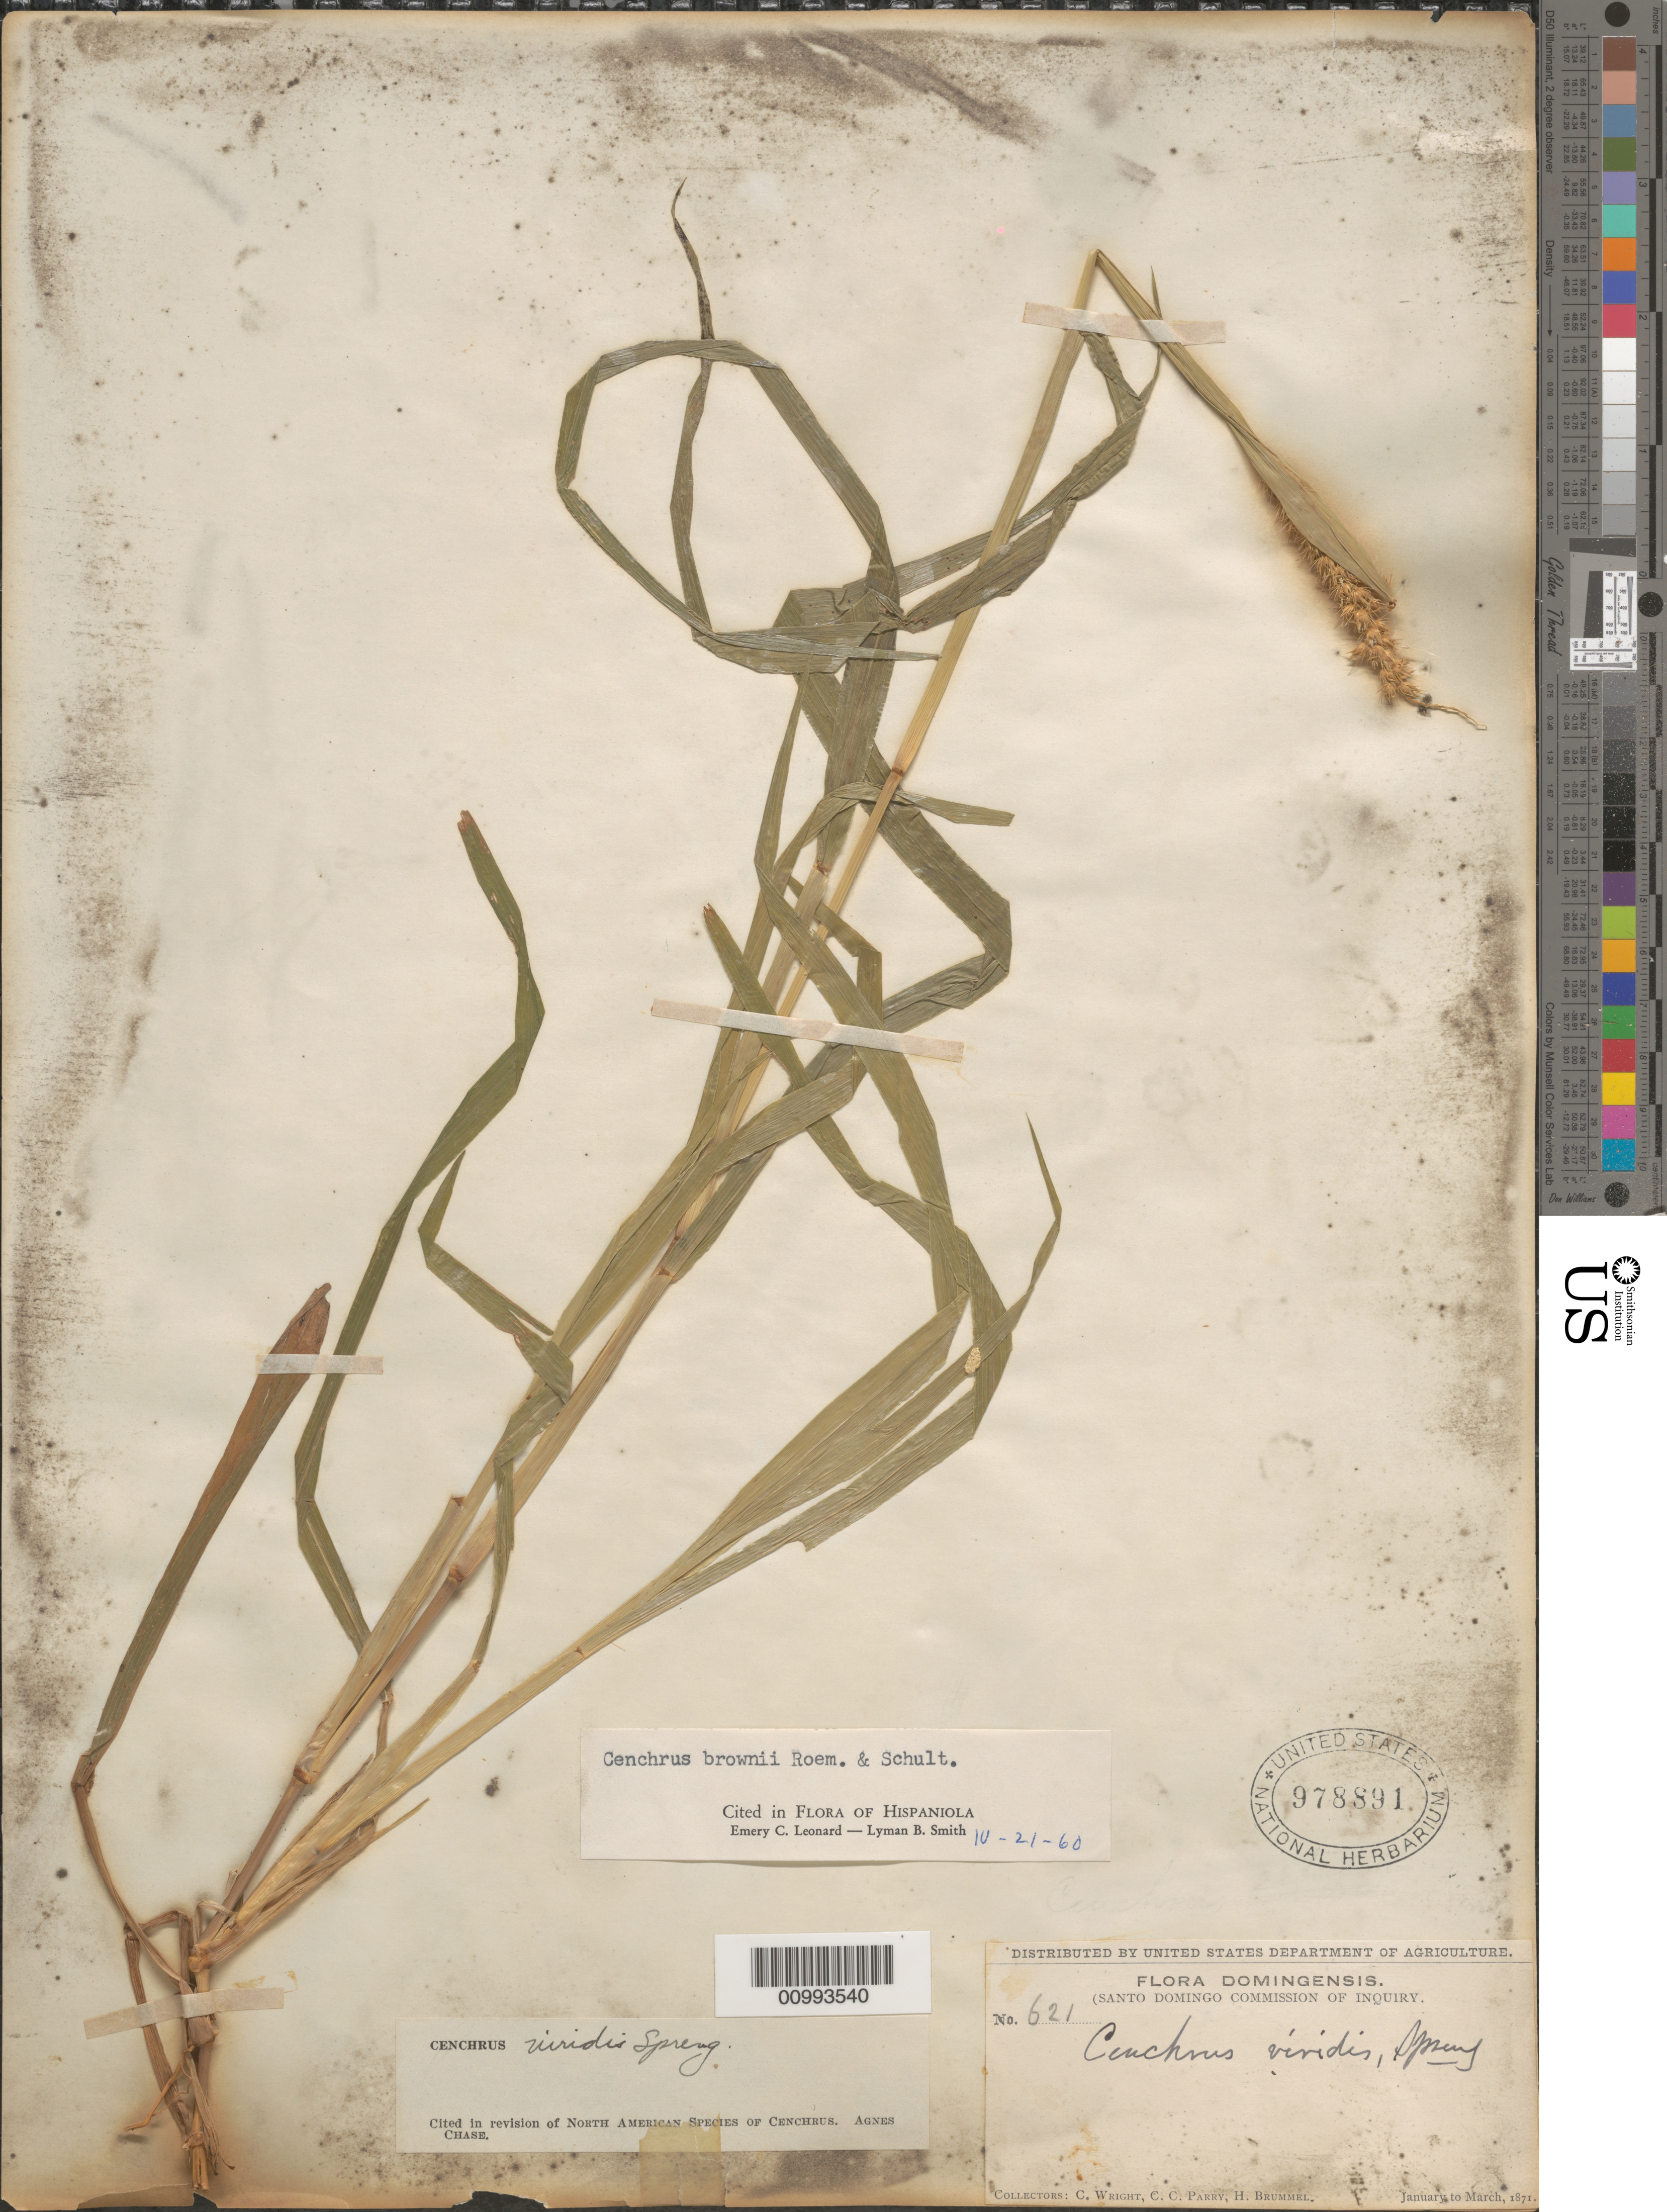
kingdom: Plantae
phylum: Tracheophyta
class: Liliopsida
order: Poales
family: Poaceae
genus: Cenchrus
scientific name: Cenchrus brownii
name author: Roem. & Schult.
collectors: C. Wright, C. C. Parry & H. Brummel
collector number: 621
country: Dominican Republic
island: Hispaniola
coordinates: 0 N, 0 E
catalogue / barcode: US 978891